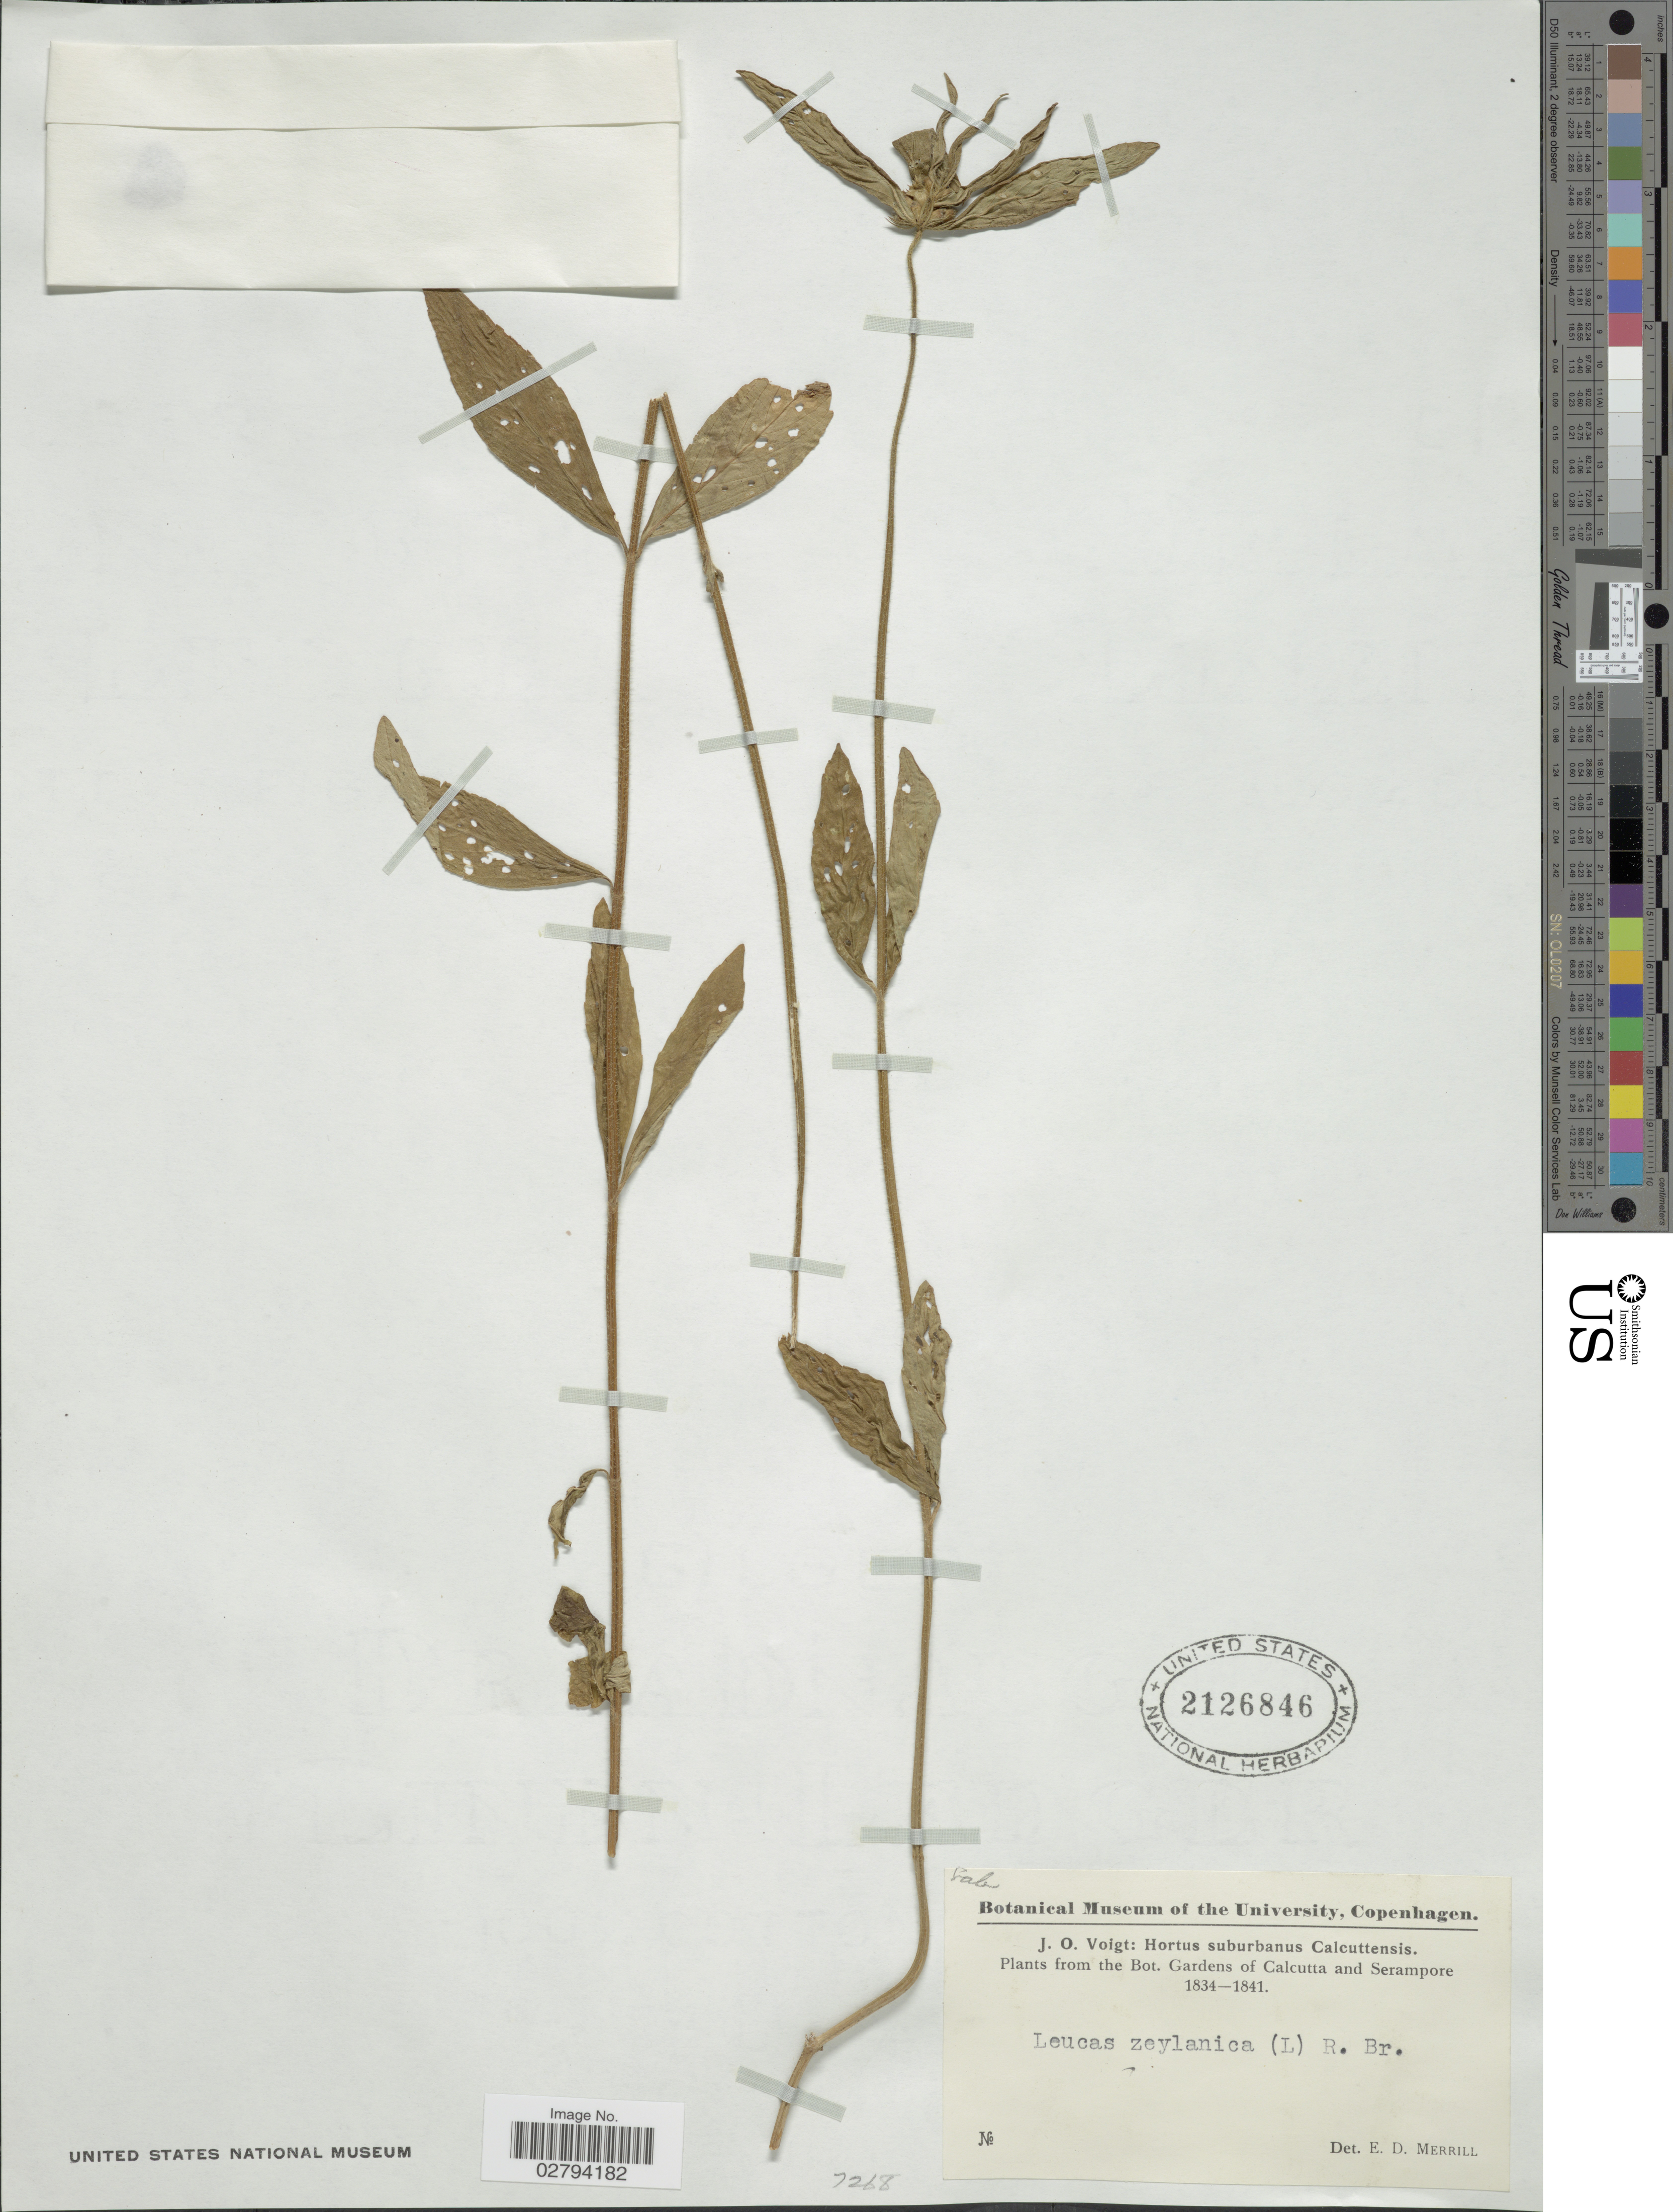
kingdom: Plantae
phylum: Tracheophyta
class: Magnoliopsida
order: Lamiales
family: Lamiaceae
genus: Leucas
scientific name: Leucas zeylanica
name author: (L.) W.T. Aiton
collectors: J. O. Voigt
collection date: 1834/1841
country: India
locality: Bot. Gardens of Calcutta and Serampore.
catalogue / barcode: US 2126846